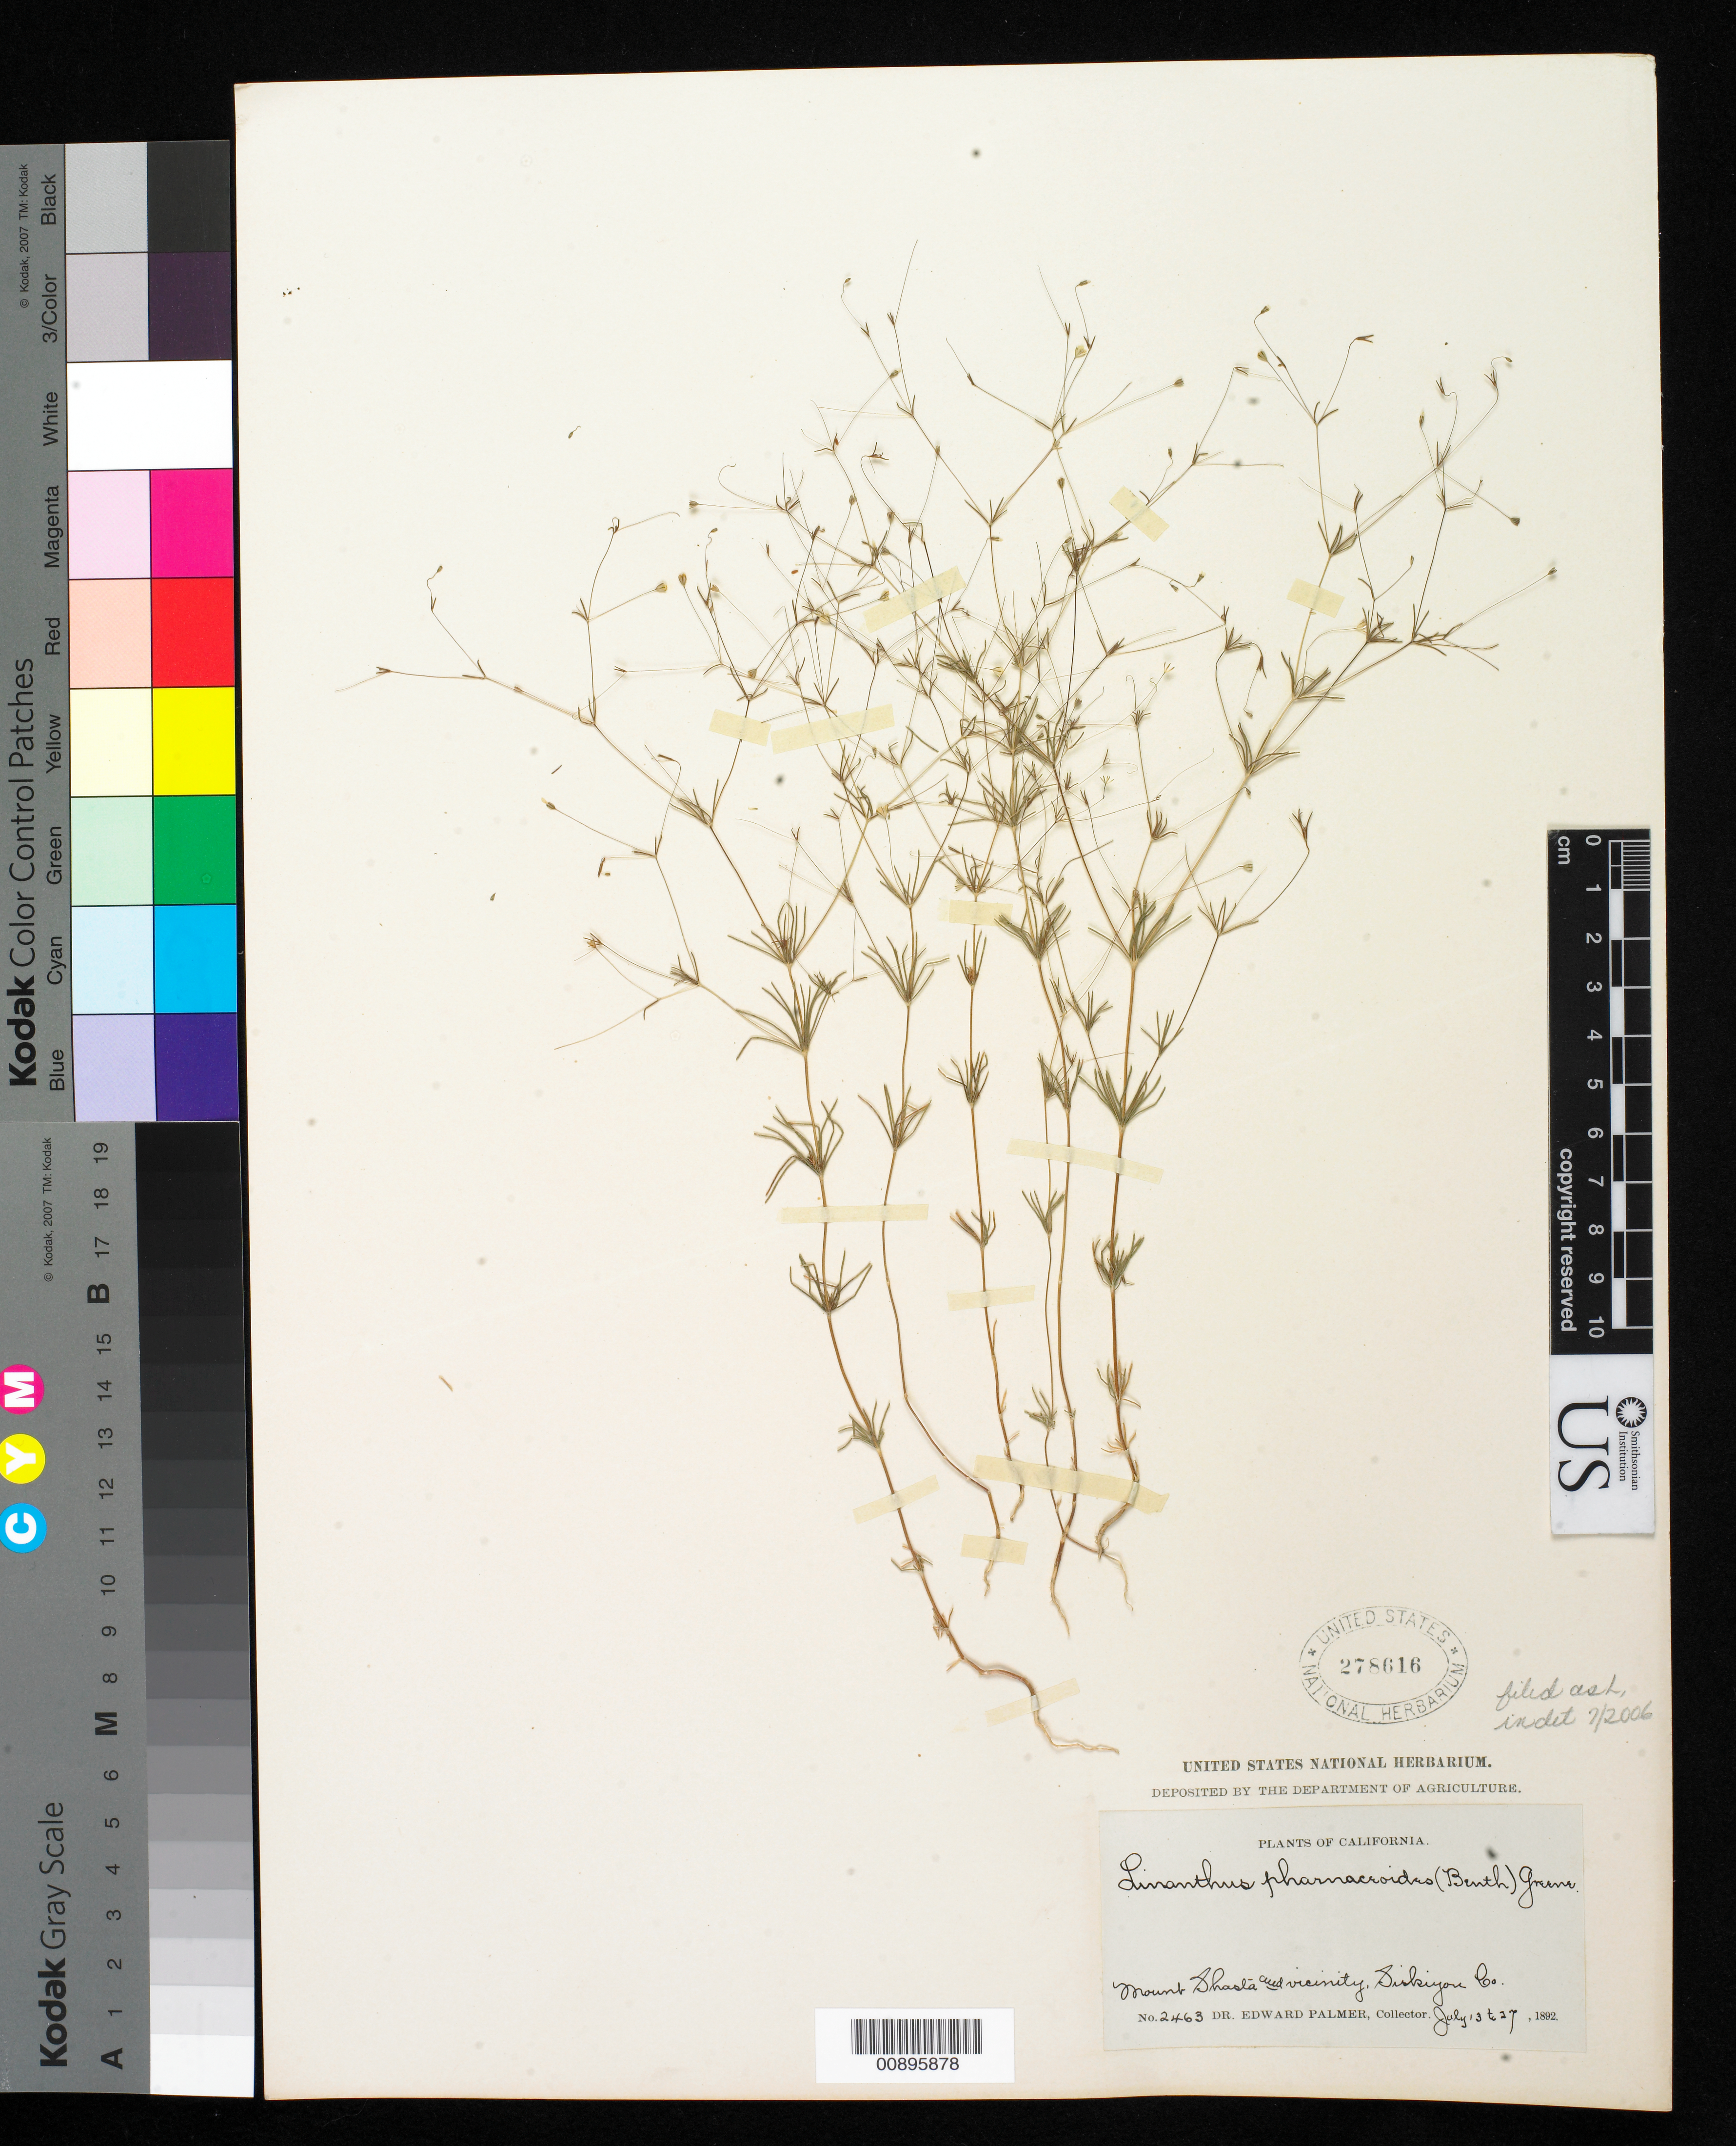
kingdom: Plantae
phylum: Tracheophyta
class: Magnoliopsida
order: Ericales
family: Polemoniaceae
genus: Leptosiphon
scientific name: Leptosiphon harknessii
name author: (Curran) J.M. Porter & L.A. Johnson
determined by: Strong, Mark T., (BOT), Smithsonian Institution - National Museum of Natural History (UNITED STATES)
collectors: E. Palmer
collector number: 2463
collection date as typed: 13 Jul 1892 to 27 Jul 1892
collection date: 1892-07-13/1892-07-27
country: United States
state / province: California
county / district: Siskiyou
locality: Mount Shasta and vicinity, Siskiyou County, California.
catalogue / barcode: US 278616